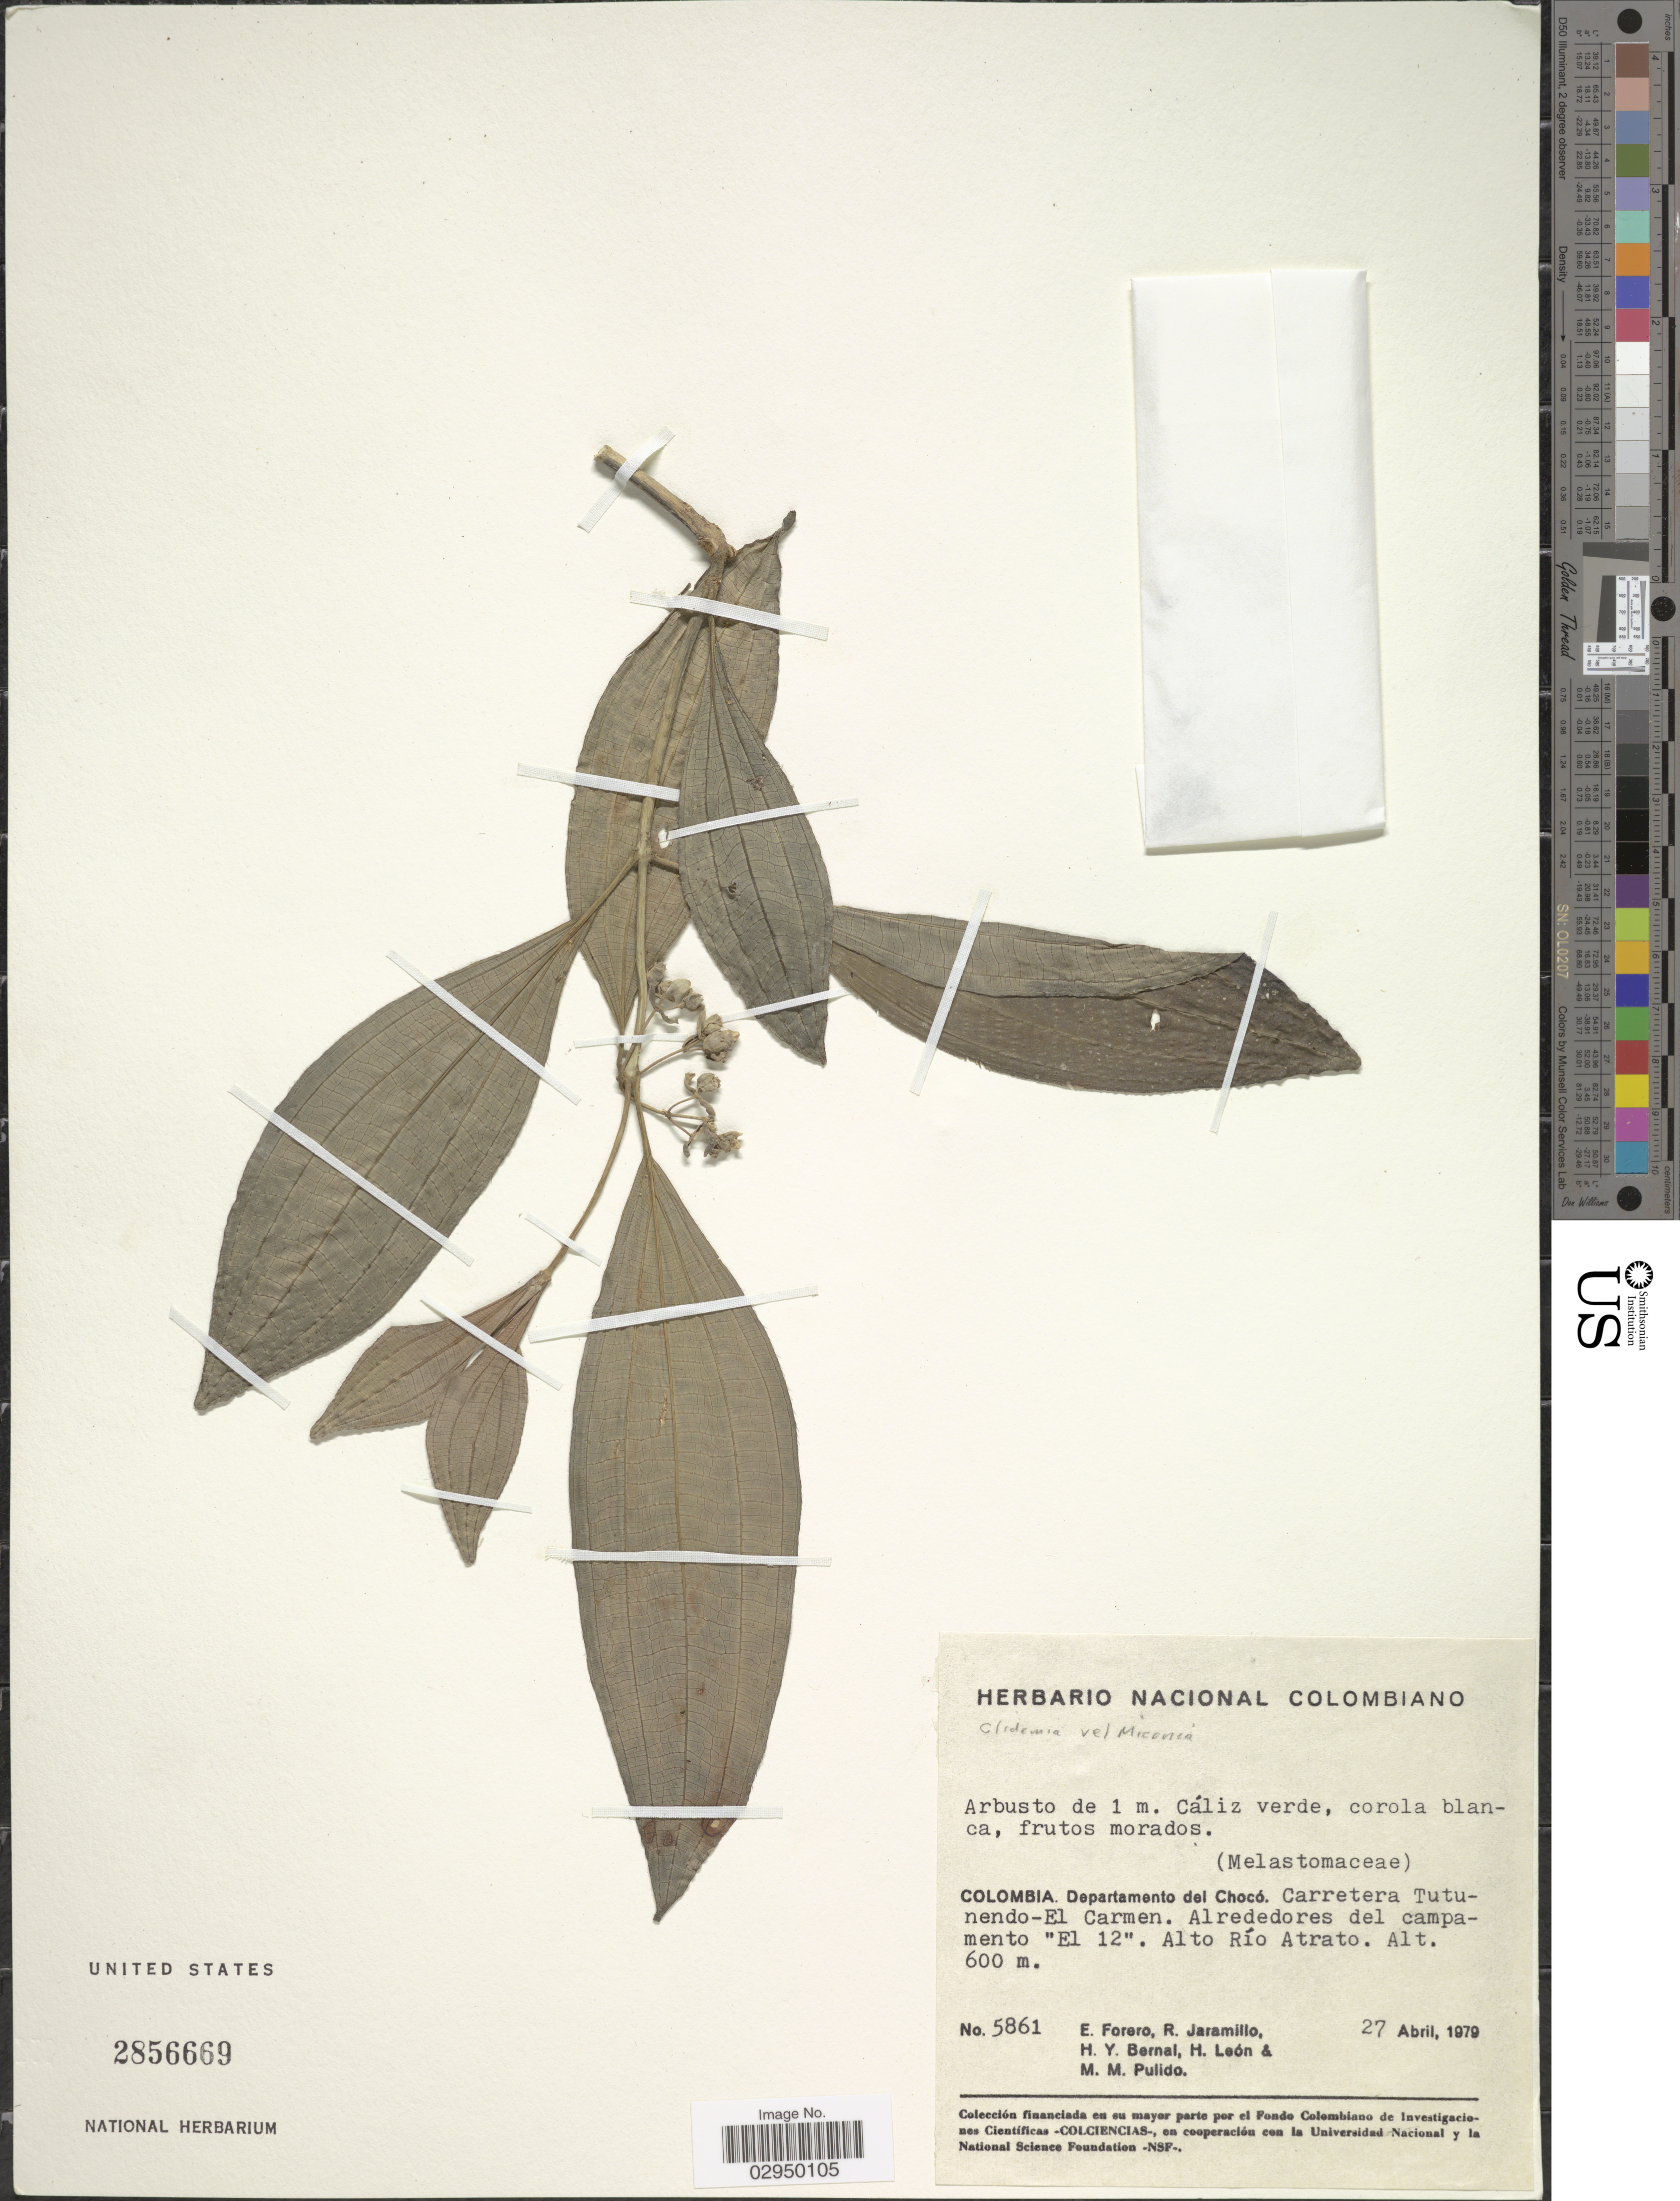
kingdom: Plantae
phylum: Tracheophyta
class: Magnoliopsida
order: Myrtales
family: Melastomataceae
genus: Clidemia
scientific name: Clidemia sp.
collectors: E. Forero, R. Jaramillo, H. Y. Bernal, H. León & M. Pulido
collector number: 5861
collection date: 1979-04-27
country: Colombia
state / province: Chocó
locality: Departamento del Chocó. Carretera Tutunendo-El Carmen. Alrededores del campamento "El 12". Alto Río Atrato.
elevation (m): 600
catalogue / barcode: US 2856669